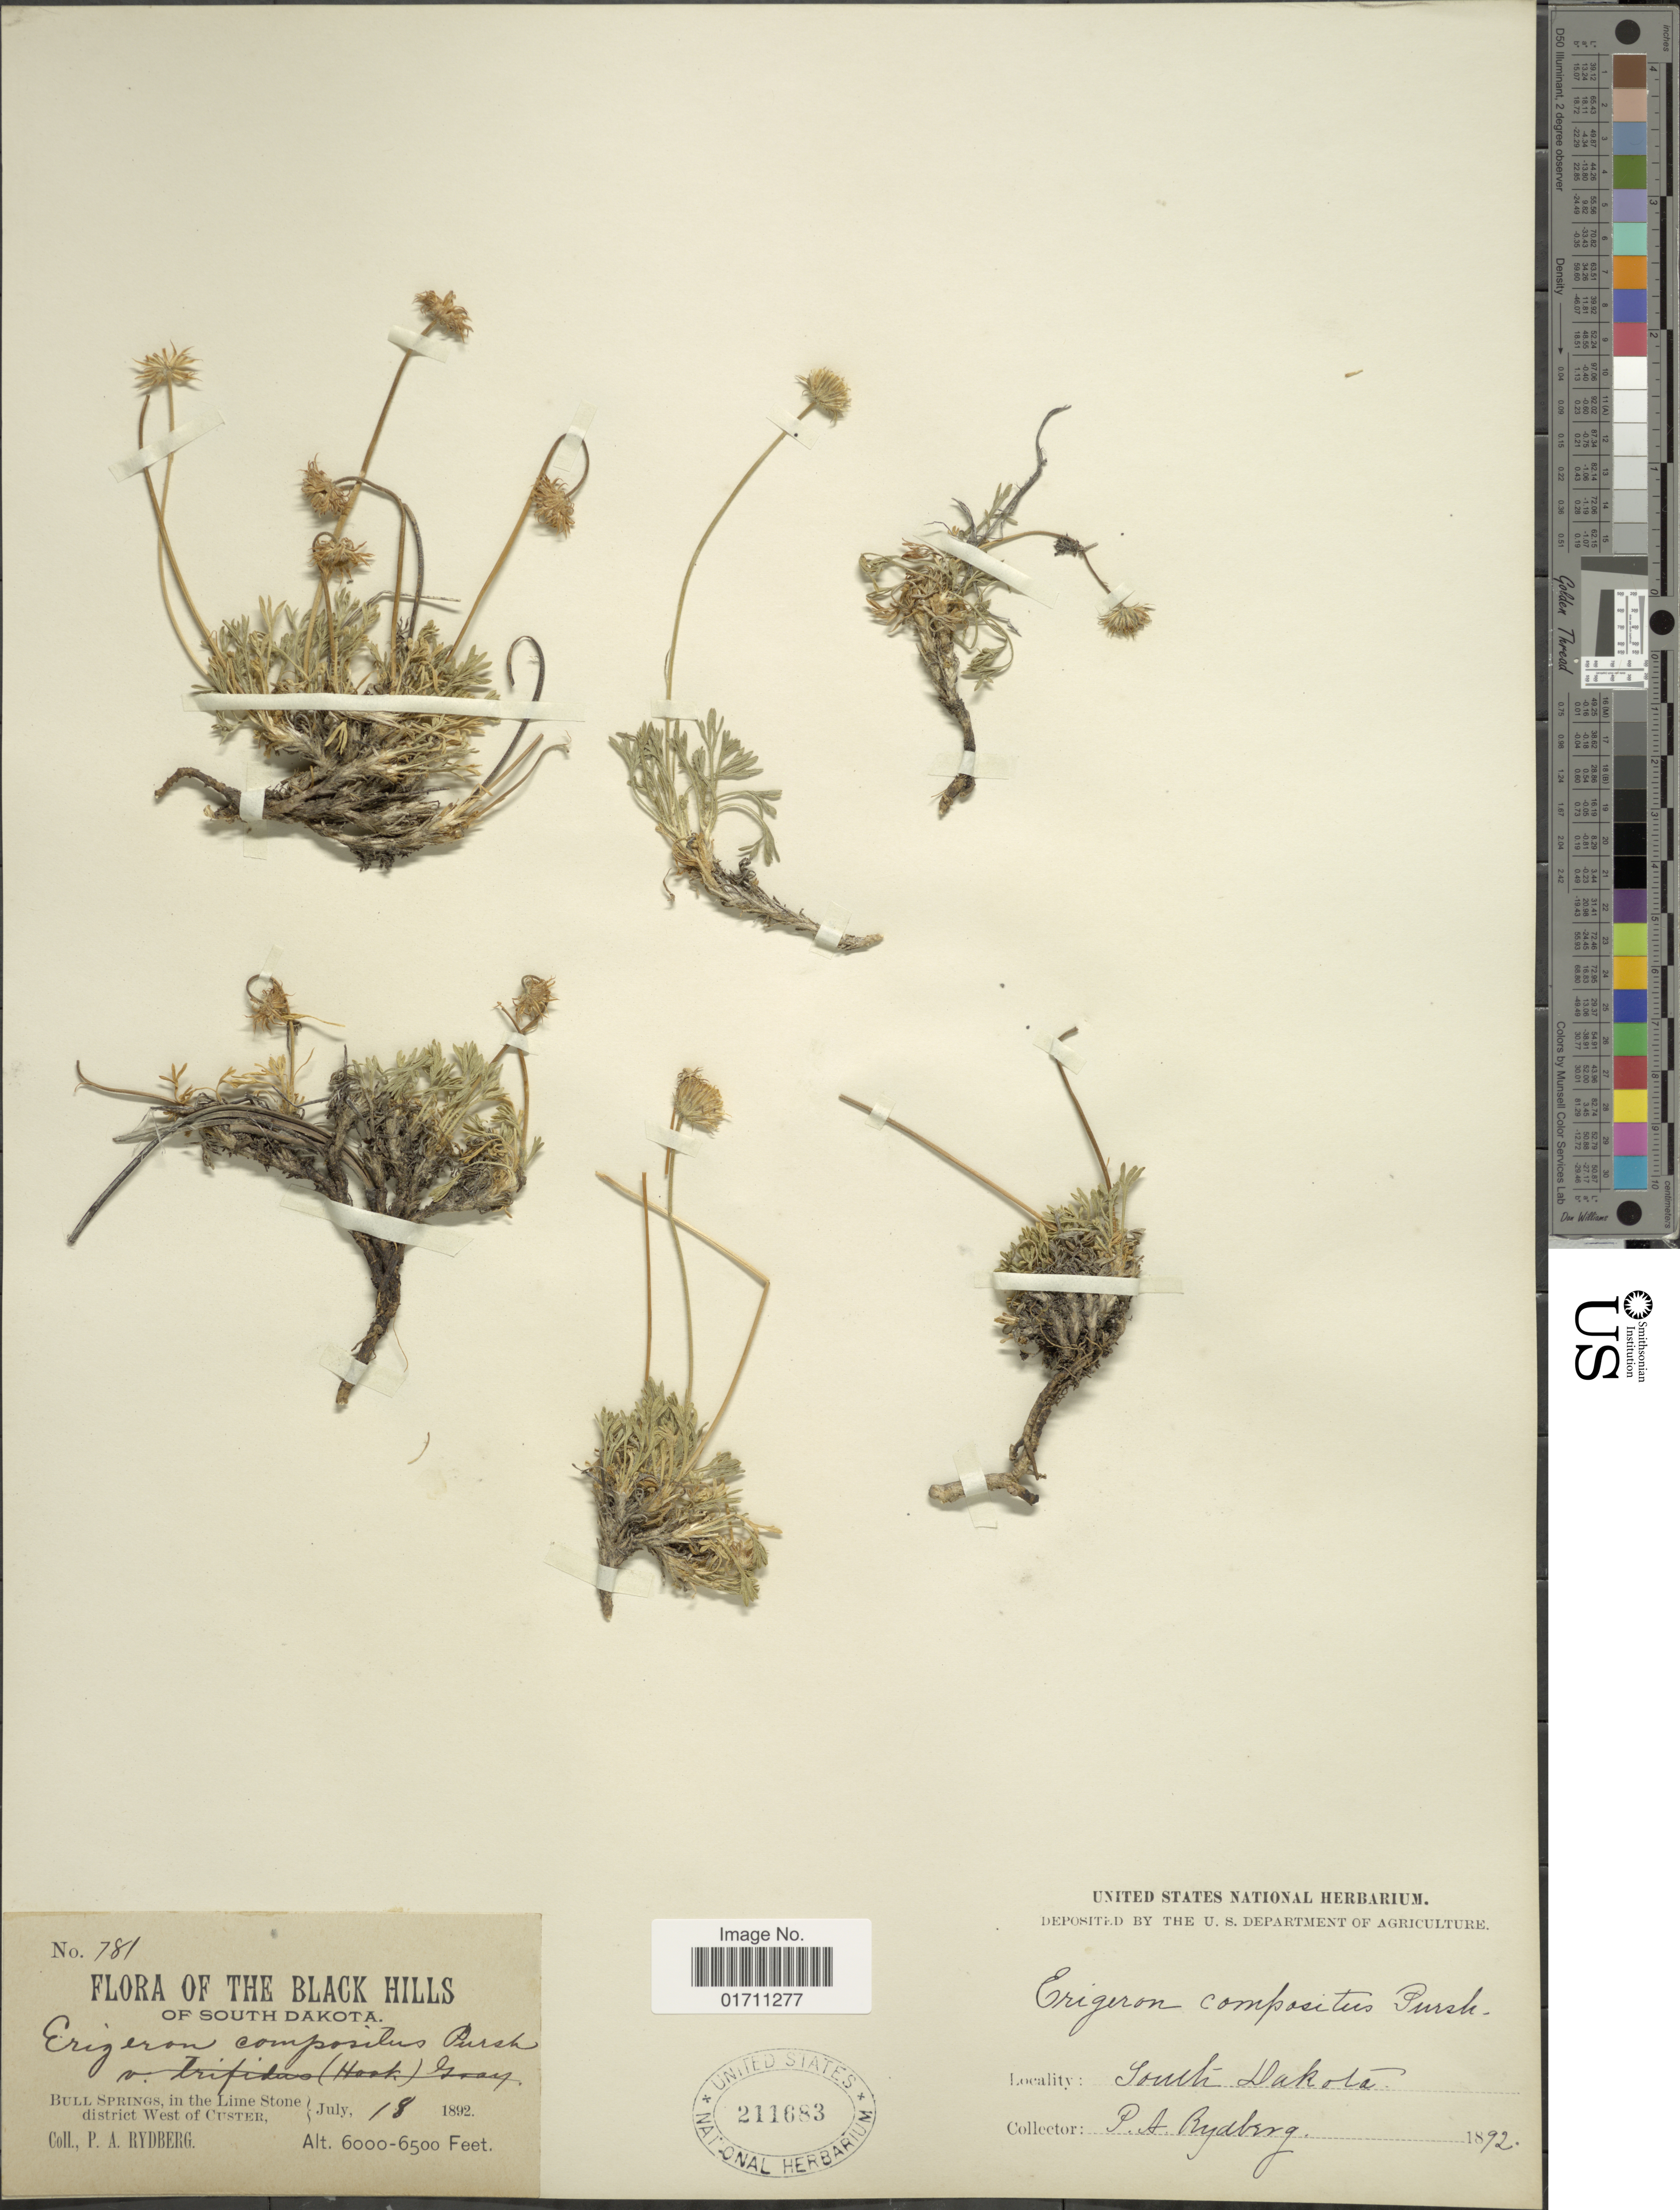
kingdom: Plantae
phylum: Tracheophyta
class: Magnoliopsida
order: Asterales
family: Asteraceae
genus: Erigeron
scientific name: Erigeron compositus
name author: Pursh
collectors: P. A. Rydberg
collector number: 781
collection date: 1892-07-18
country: United States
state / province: South Dakota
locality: The Black Hills, Bull Springs, in the Lime Stone, district West of Custer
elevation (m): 1829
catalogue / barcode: US 211683